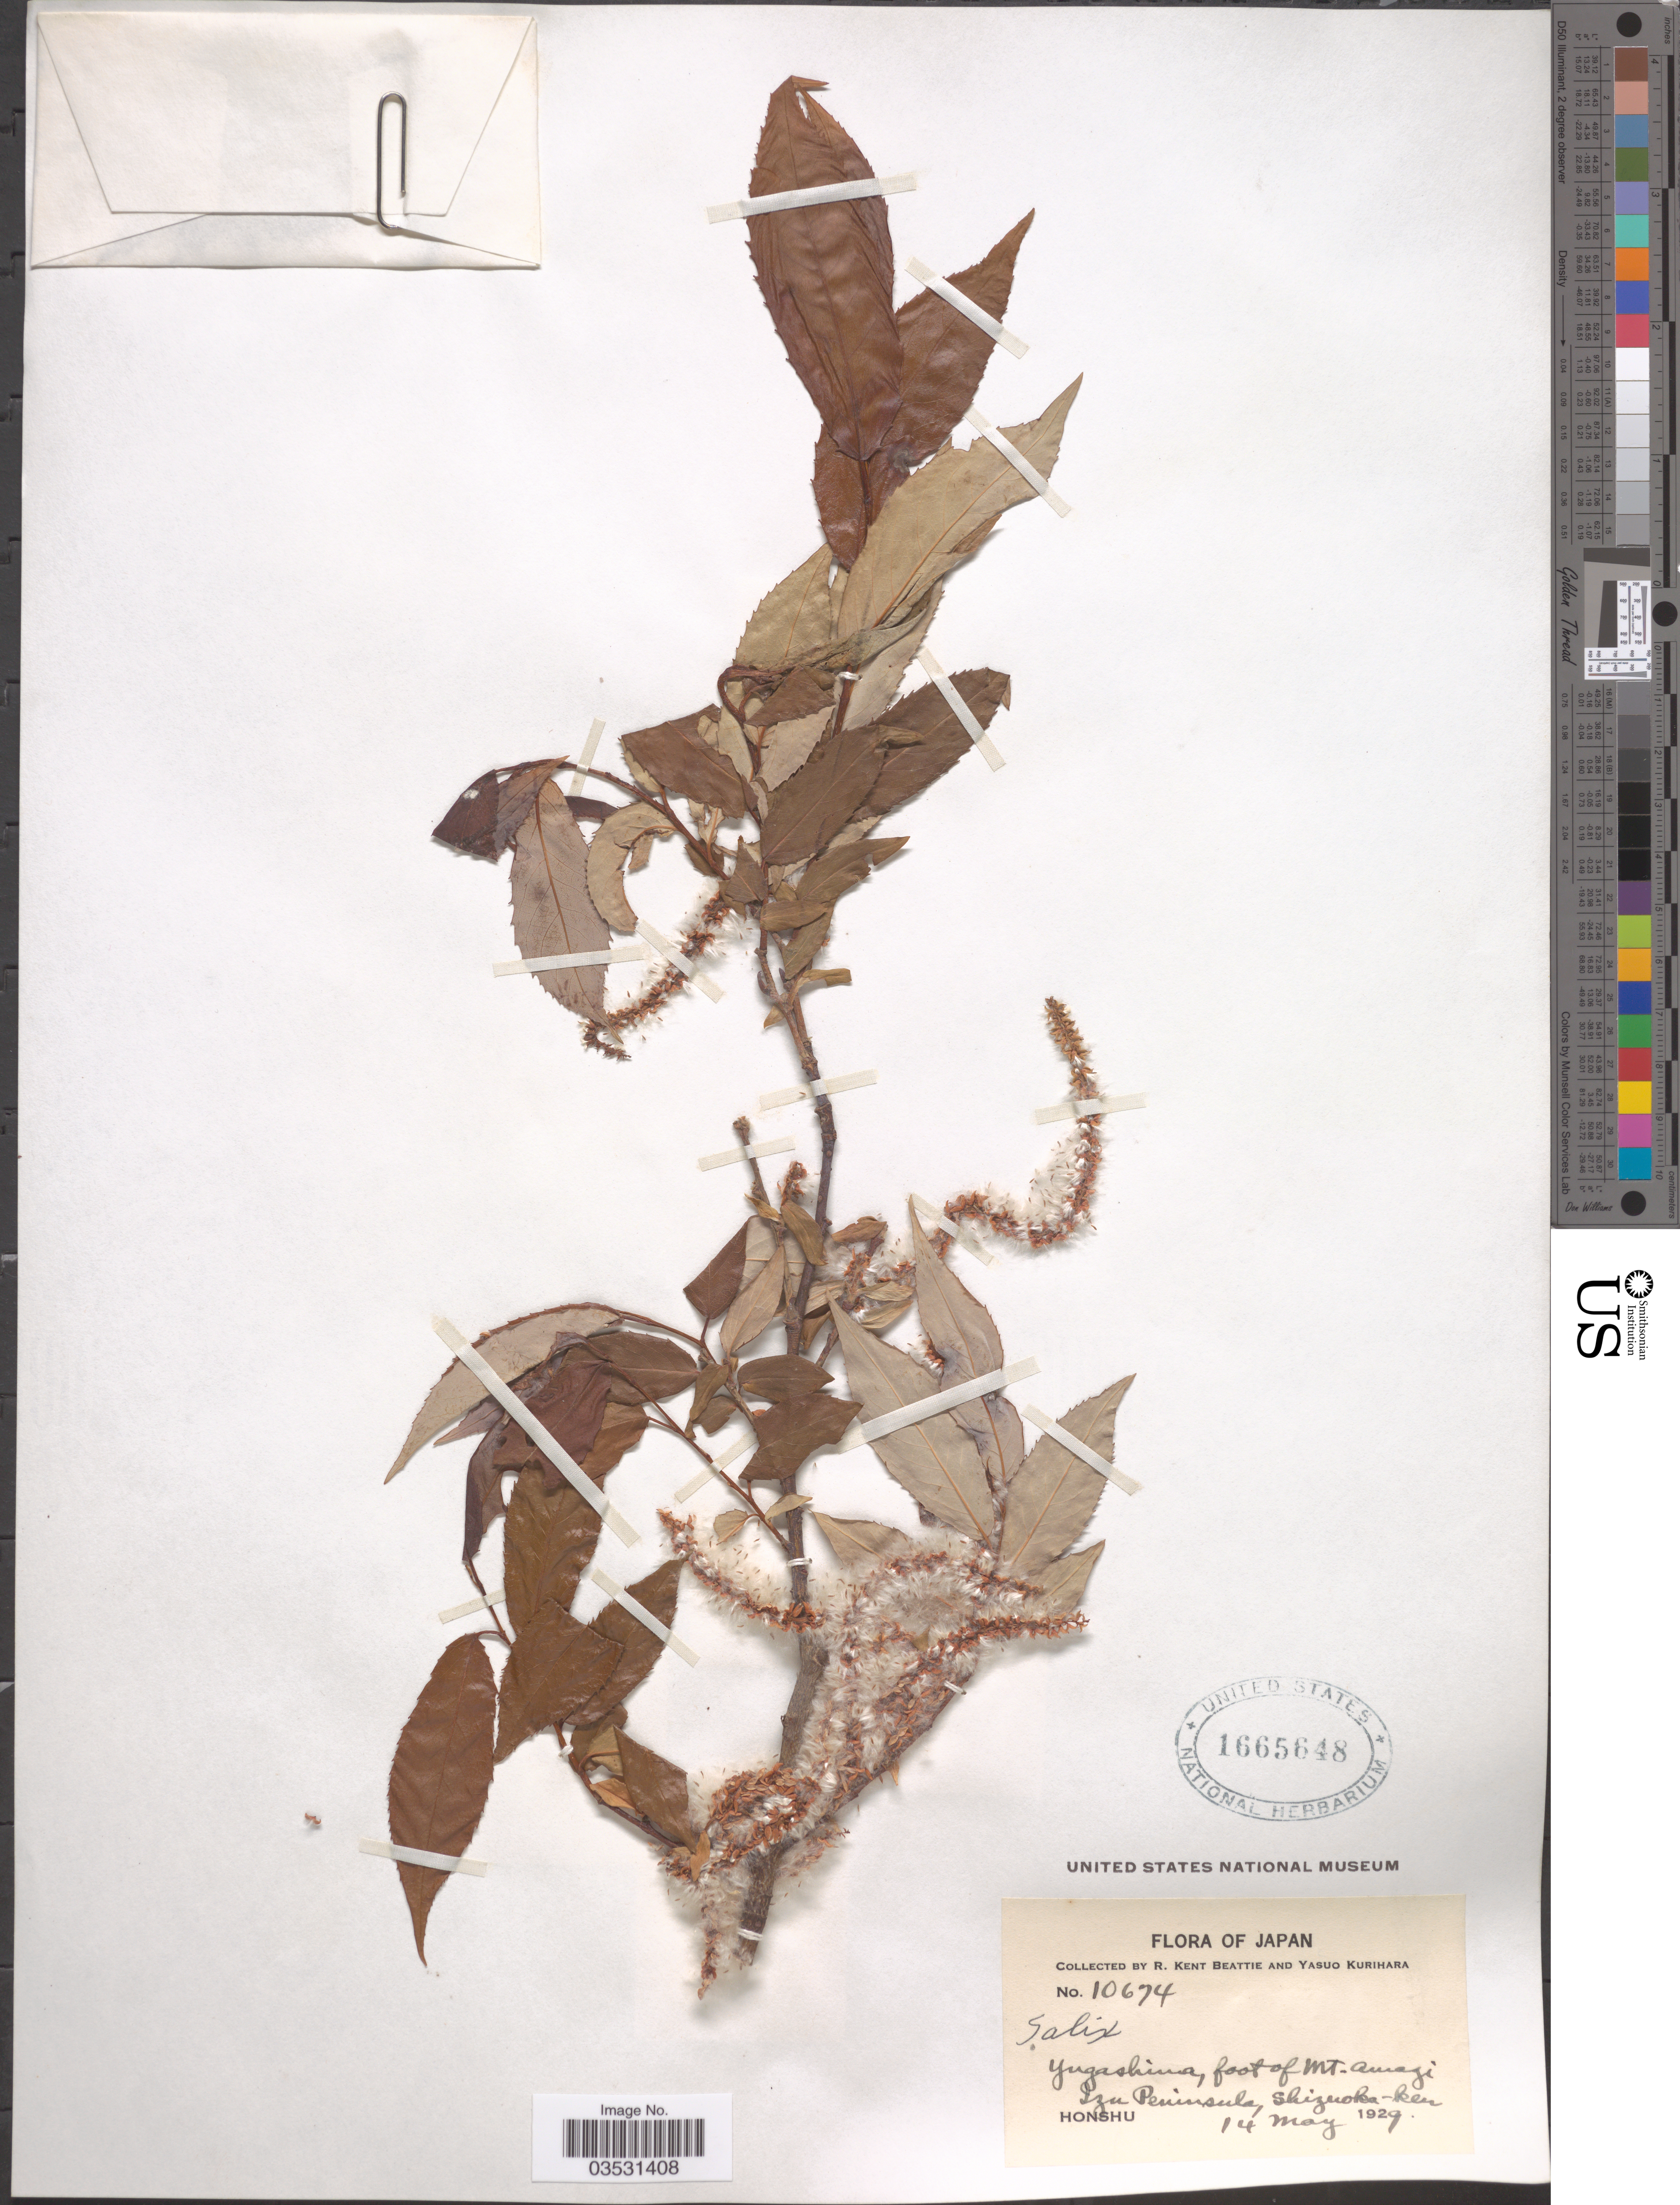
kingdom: Plantae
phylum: Tracheophyta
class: Magnoliopsida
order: Malpighiales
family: Salicaceae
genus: Salix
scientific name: Salix cordata x S. sericea Marshall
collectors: R. K. Beattie & Y. Kurihara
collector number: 10674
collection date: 1929-05-14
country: Japan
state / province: Sizuoka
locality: Honshu. Yugashima, foot of Mt. Amagi, Izu Peninsula, Shizuoka-ken.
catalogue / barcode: US 1665648